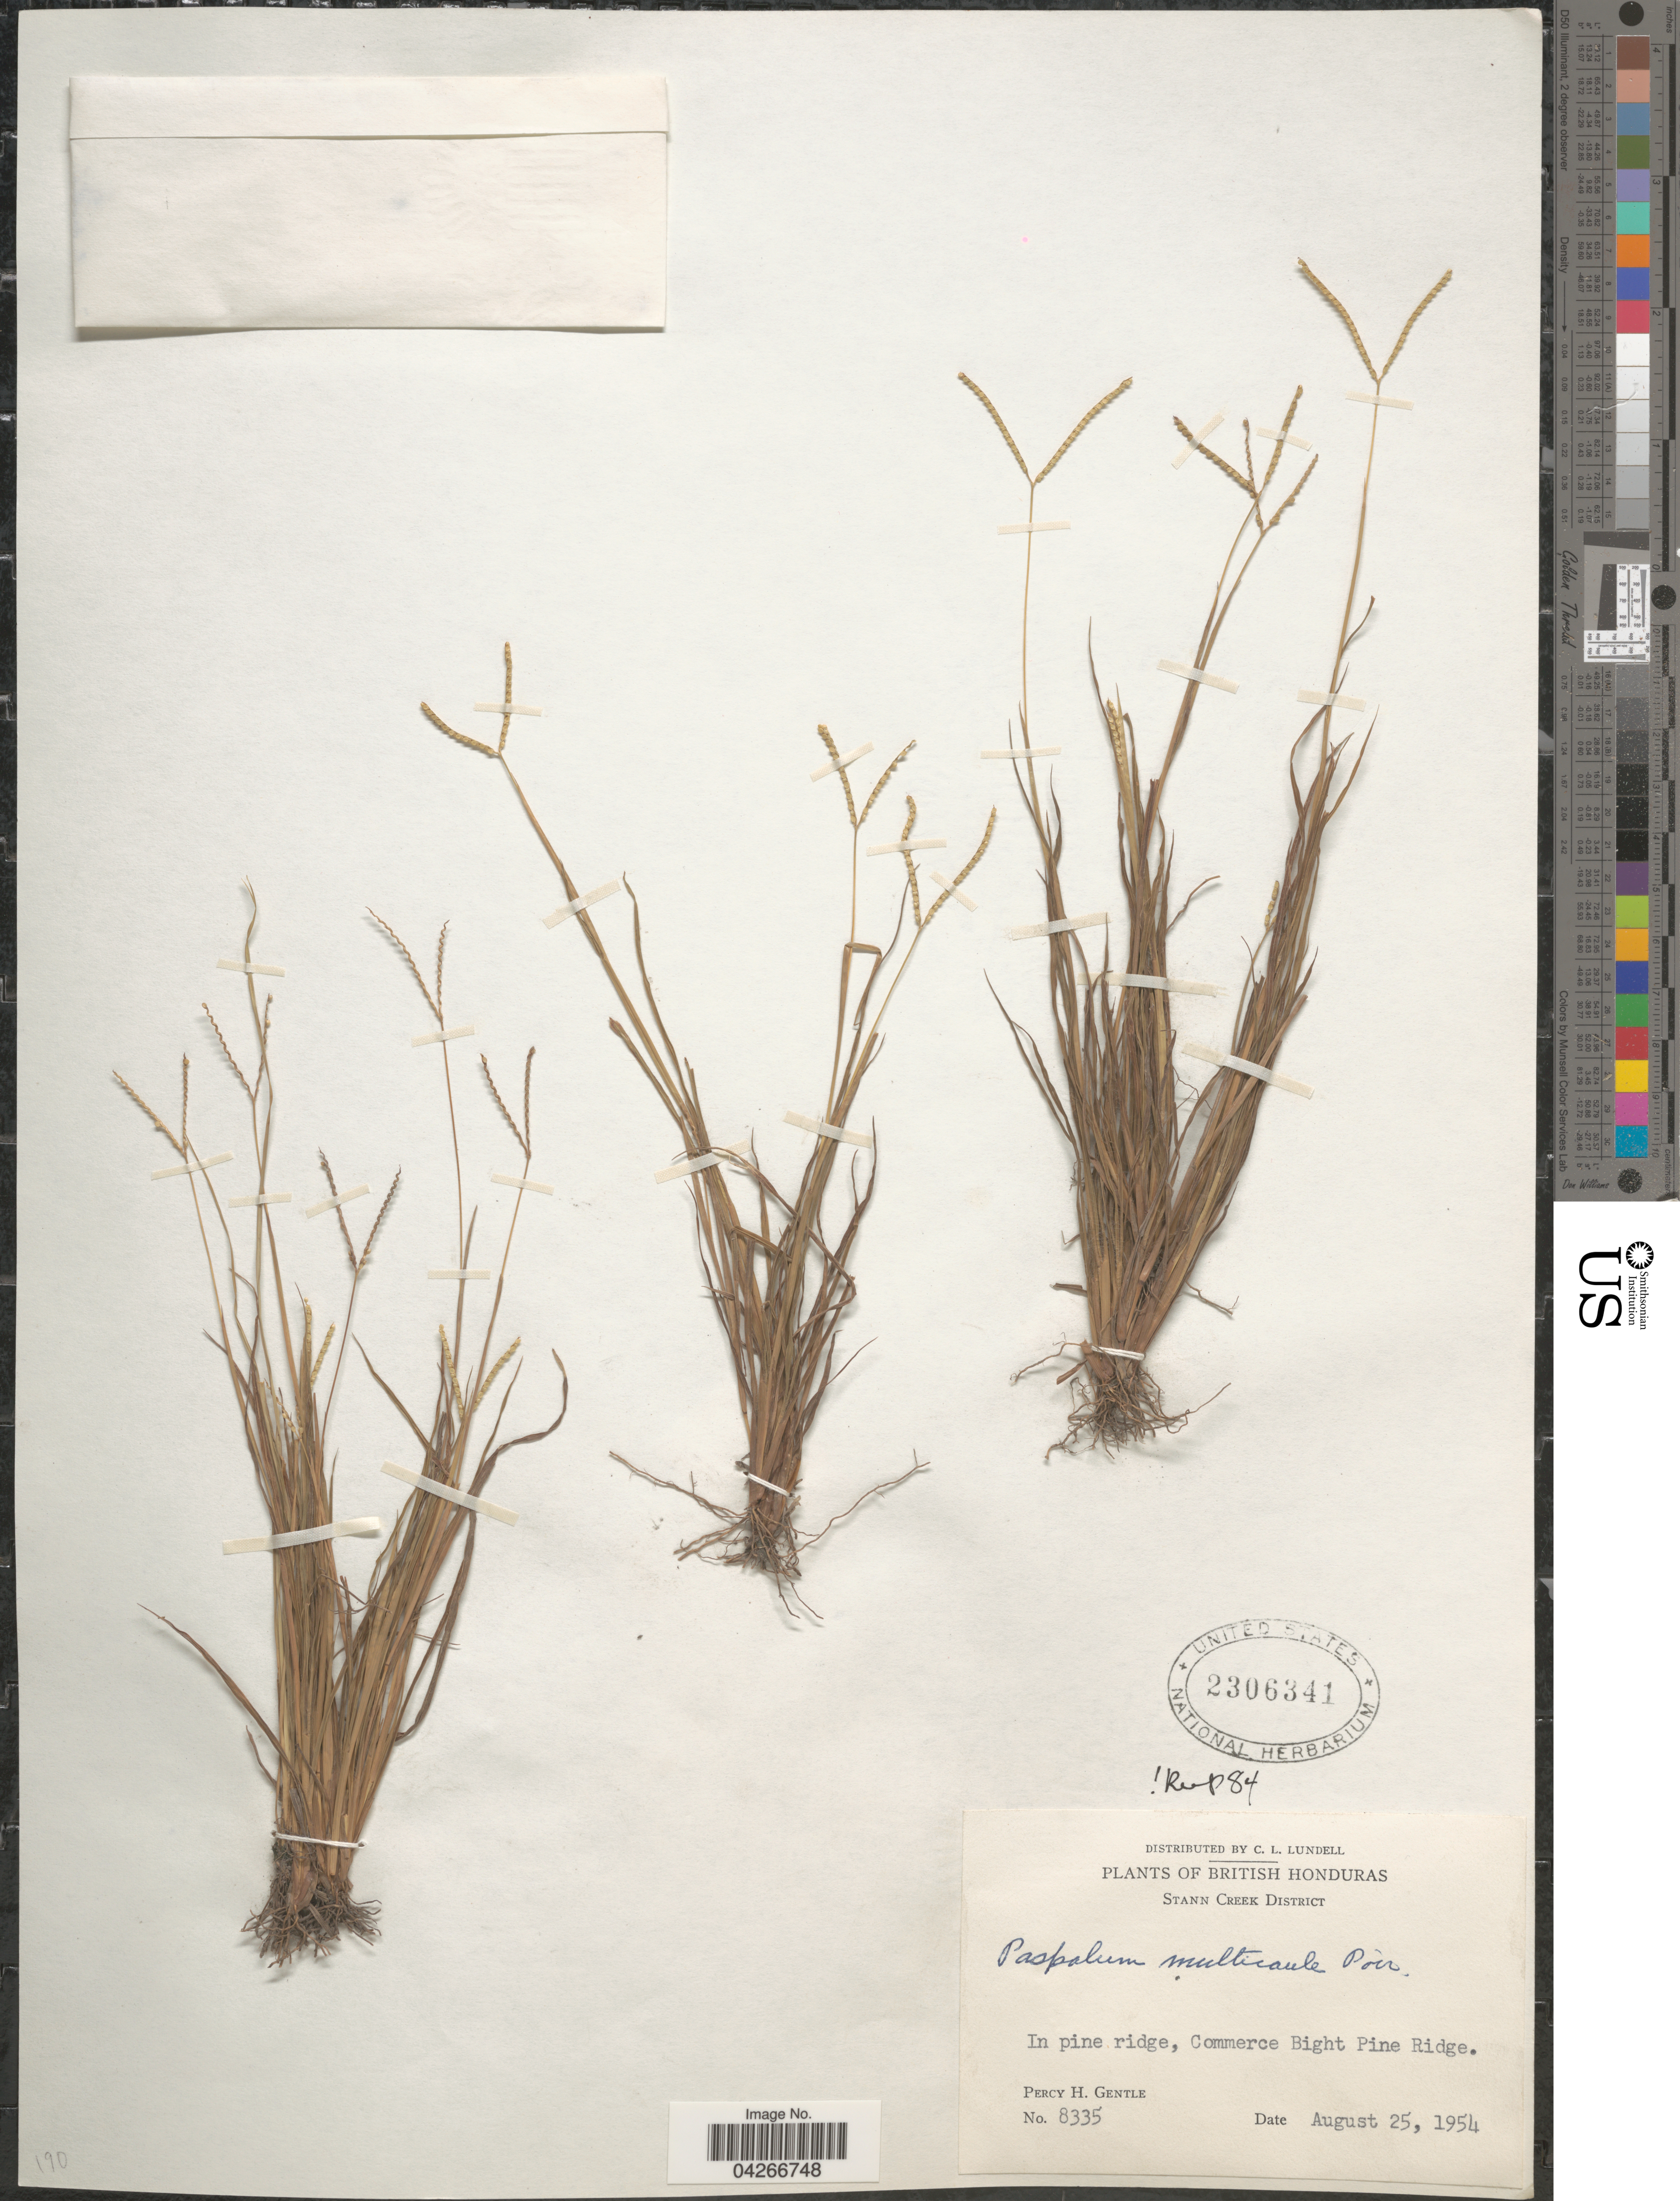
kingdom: Plantae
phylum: Tracheophyta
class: Liliopsida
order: Poales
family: Poaceae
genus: Paspalum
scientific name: Paspalum multicaule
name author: Poir. in Lam.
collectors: P. H. Gentle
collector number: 8335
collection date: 1954-08-25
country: Belize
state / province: Stann Creek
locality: British Honduras. Stann Creek District. Commerce Bight Pine Ridge.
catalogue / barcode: US 2306341